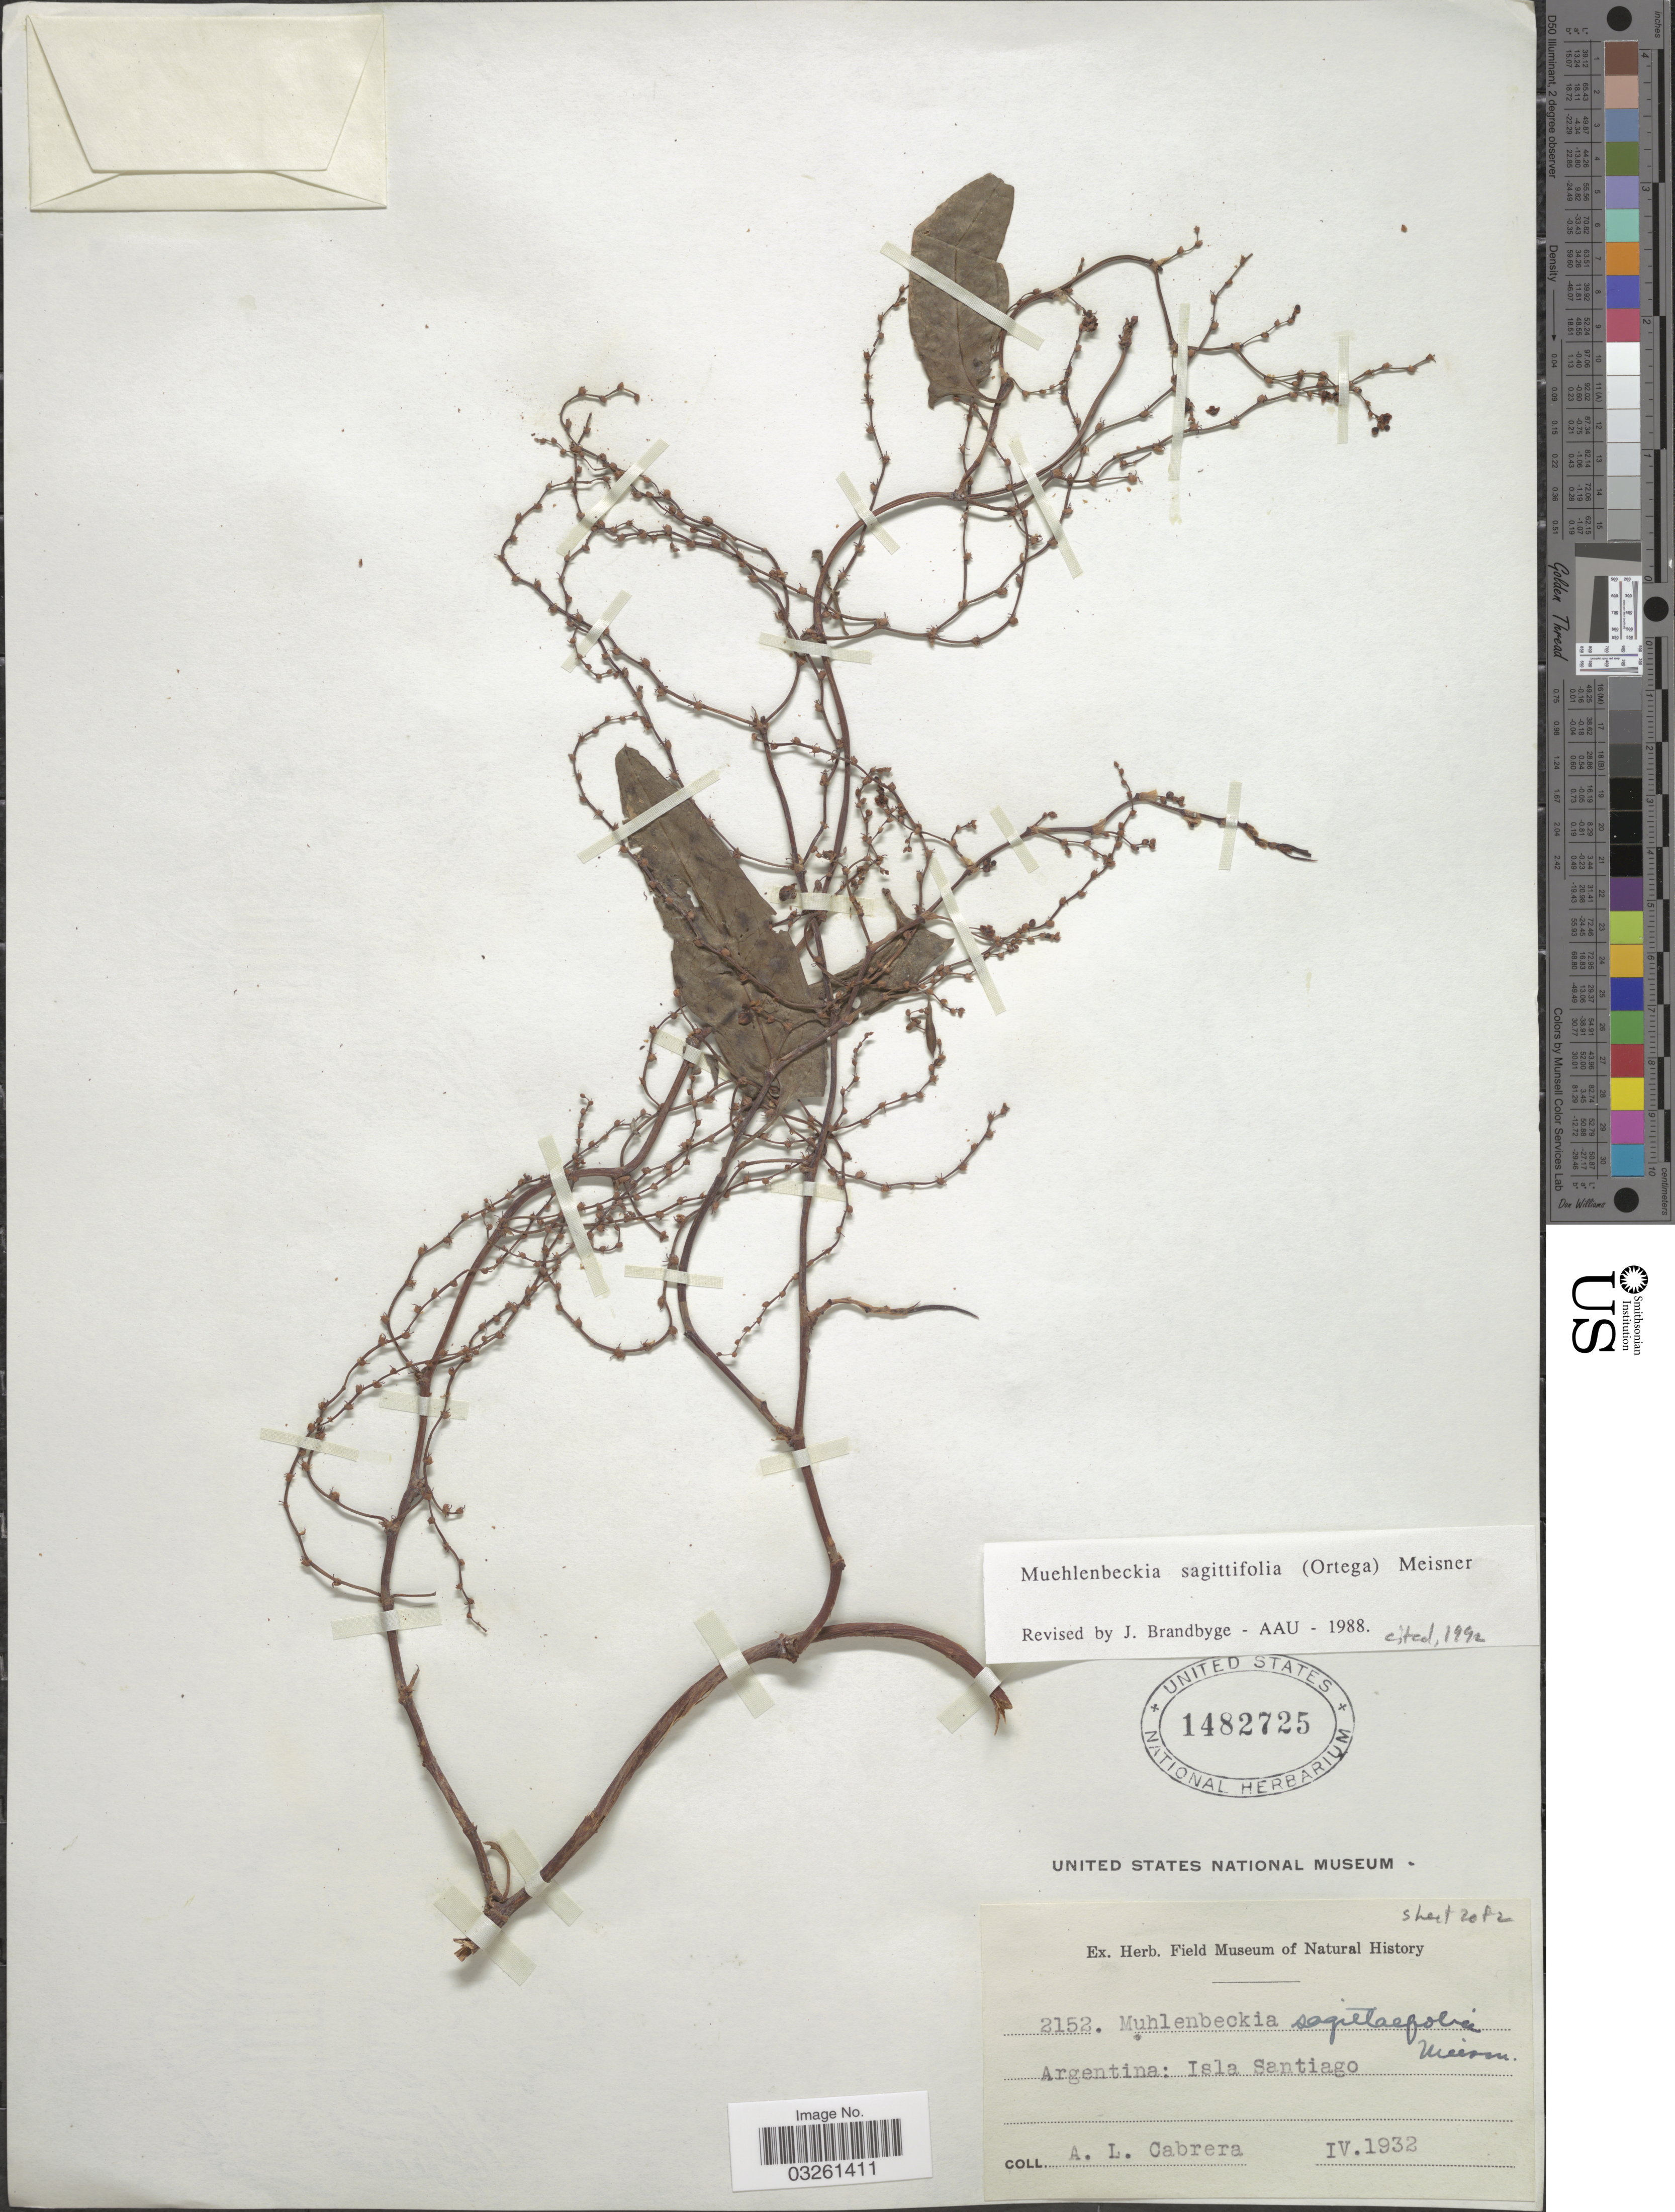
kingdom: Plantae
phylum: Tracheophyta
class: Magnoliopsida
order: Caryophyllales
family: Polygonaceae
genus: Muehlenbeckia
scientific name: Muehlenbeckia sagittifolia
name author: (Ortega) Meisn.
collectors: A. L. Cabrera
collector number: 2152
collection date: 1932-04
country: Argentina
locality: Isla de Santiago.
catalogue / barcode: US 1482725